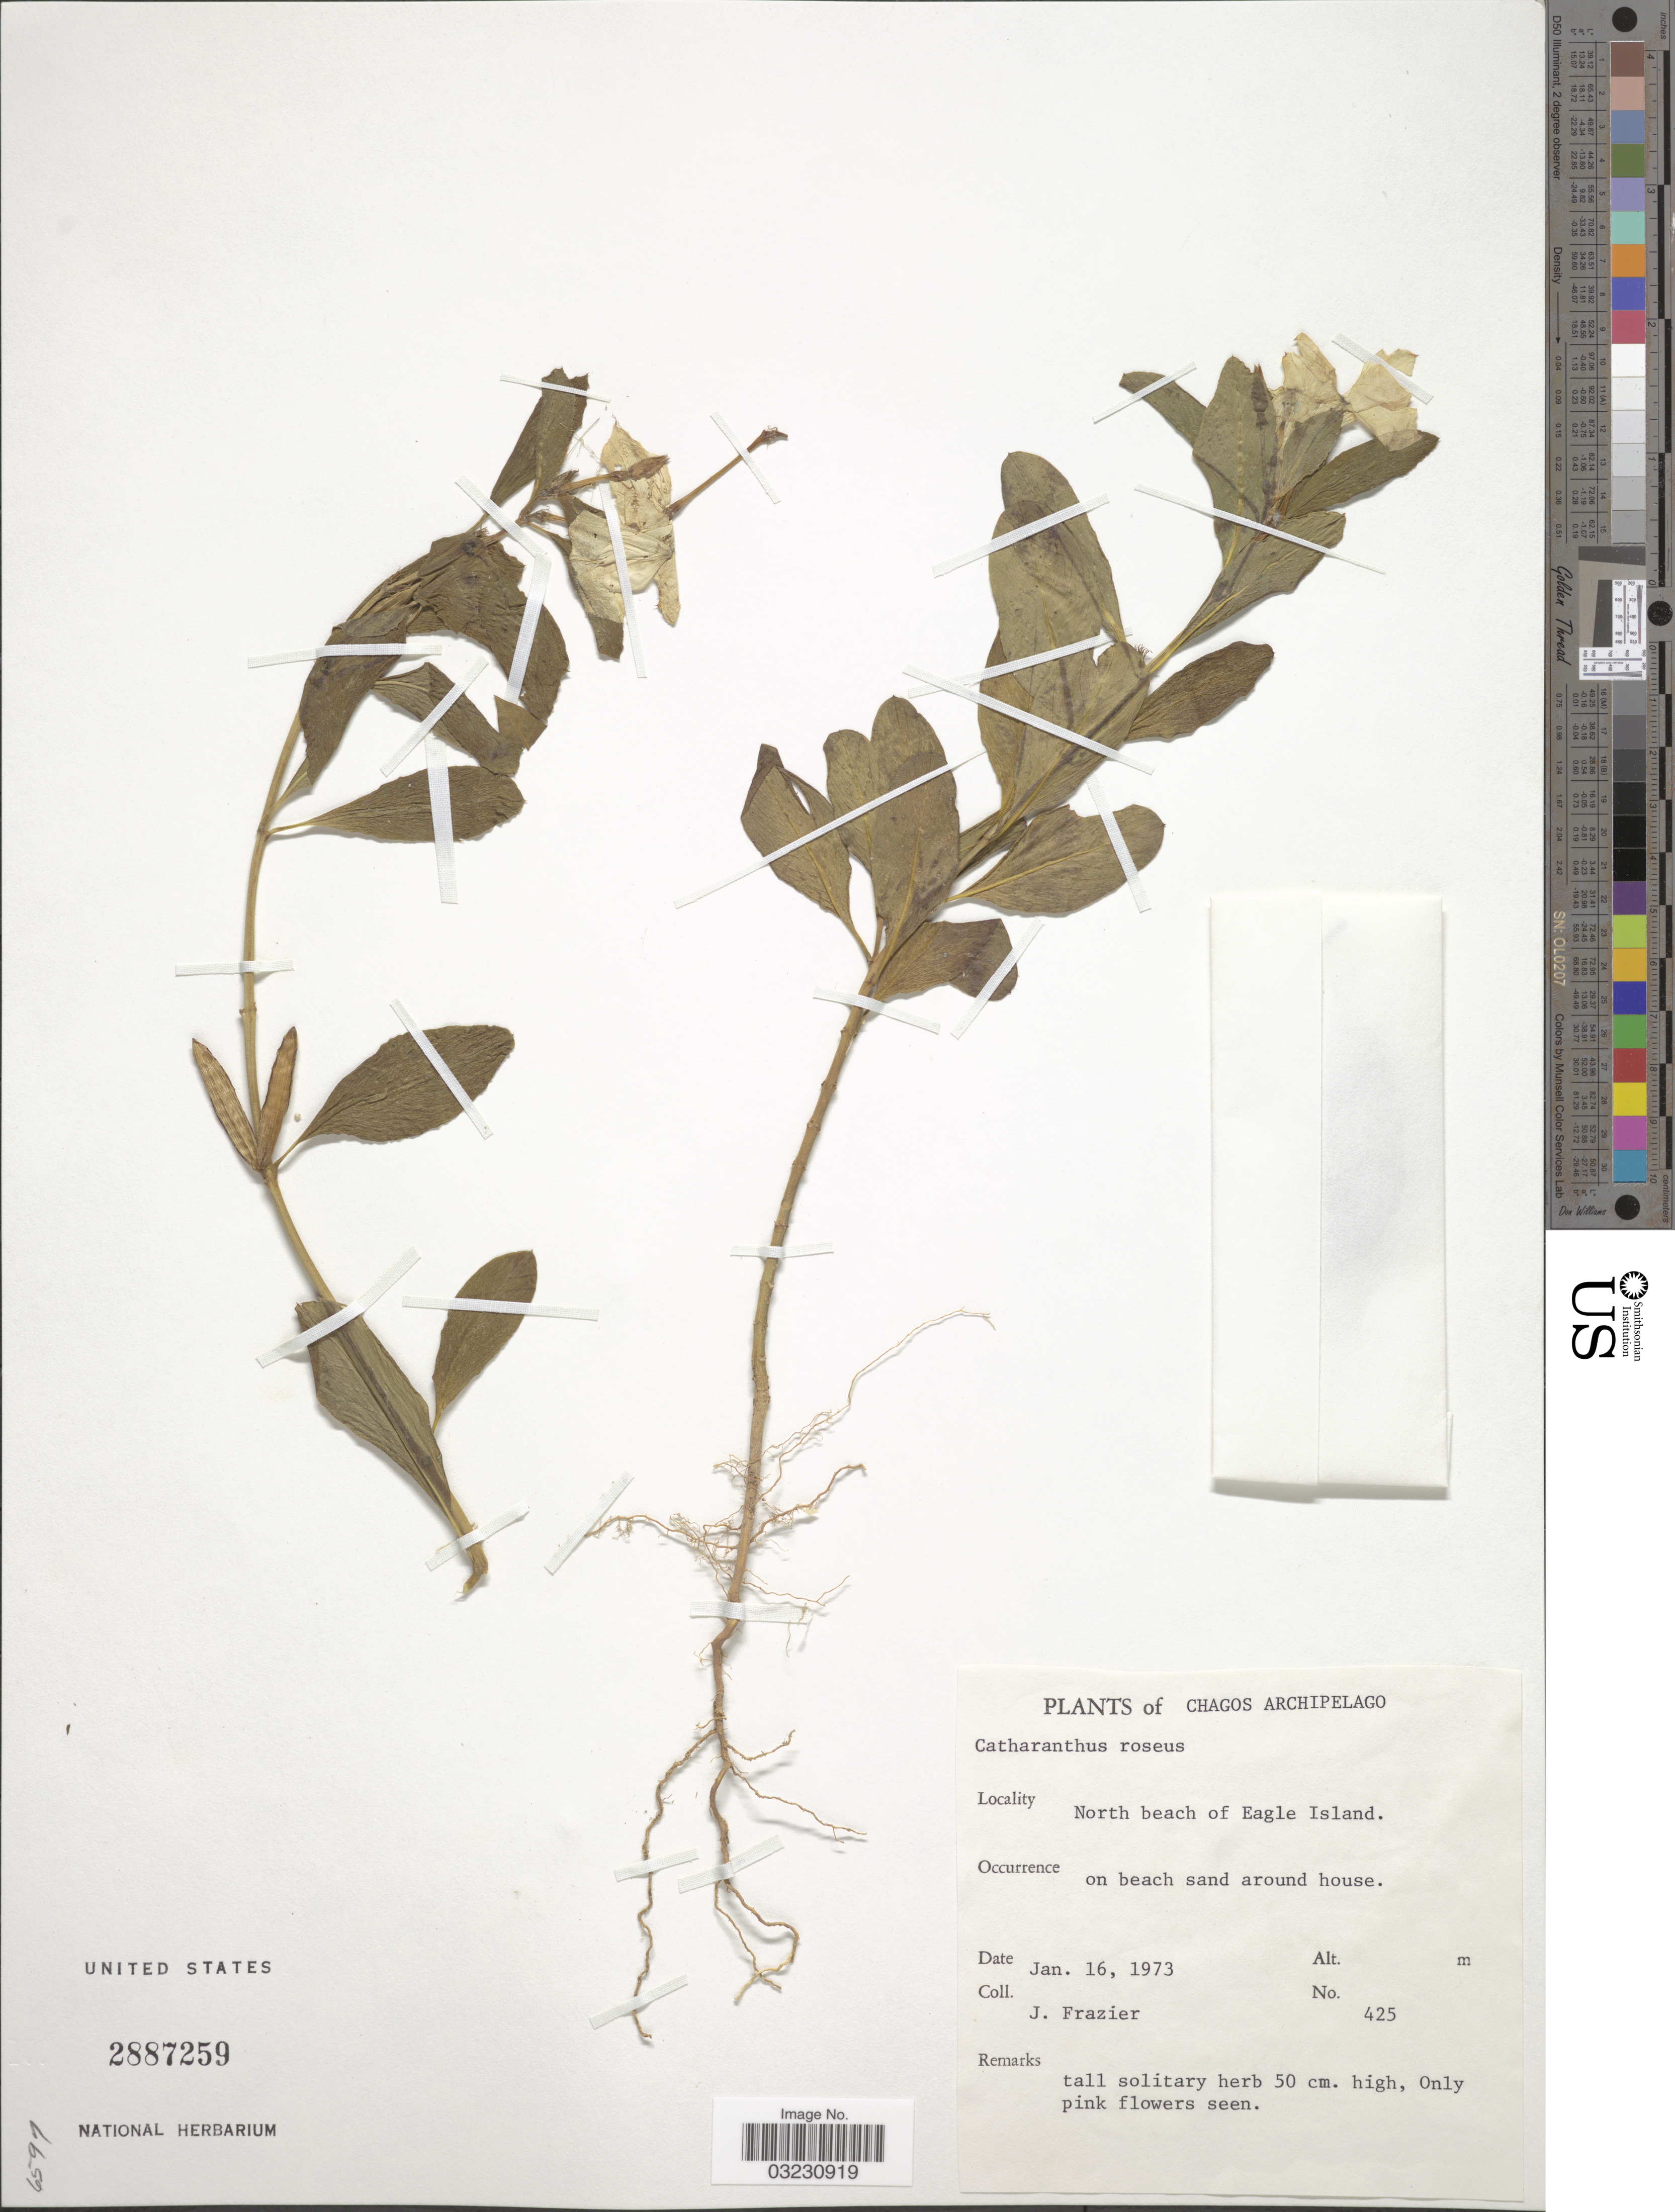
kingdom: Plantae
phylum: Tracheophyta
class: Magnoliopsida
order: Gentianales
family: Apocynaceae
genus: Catharanthus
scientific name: Catharanthus roseus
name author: (L.) G. Don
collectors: J. Frazier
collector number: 425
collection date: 1973-01-16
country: British Indian Ocean Territory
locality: North beach of Eagle Island. Around house.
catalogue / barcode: US 2887259